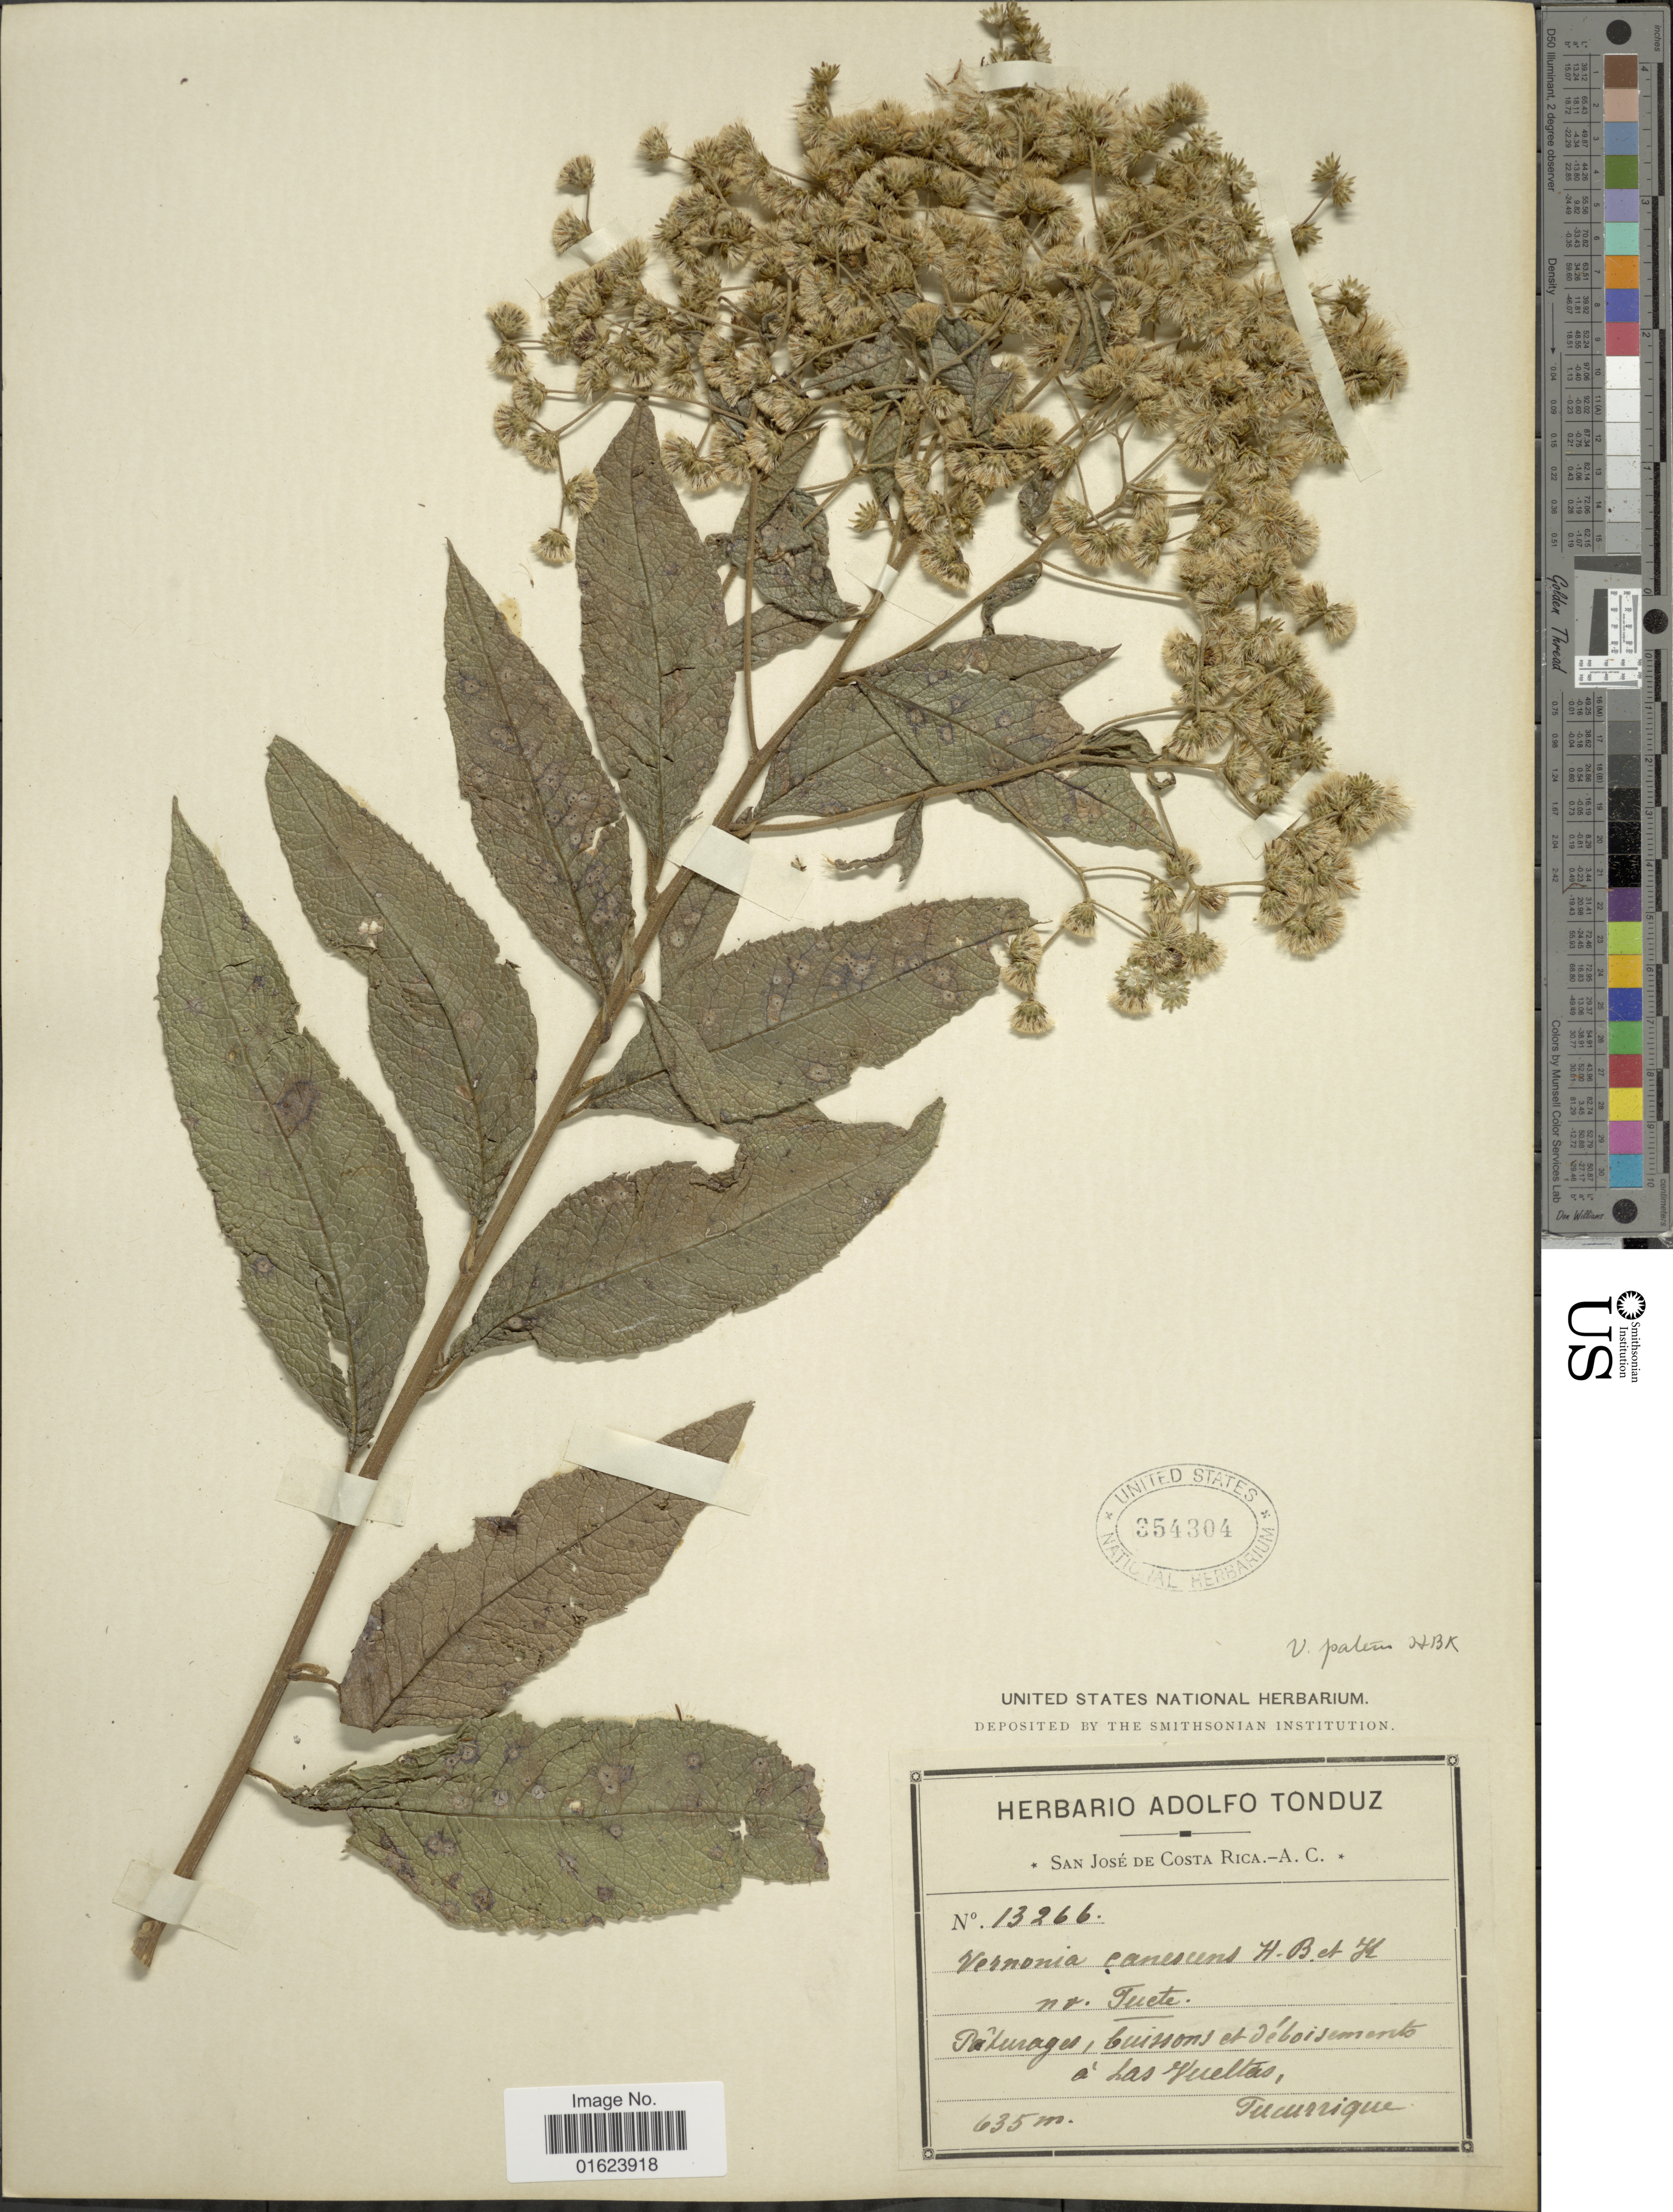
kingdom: Plantae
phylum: Tracheophyta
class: Magnoliopsida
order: Asterales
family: Asteraceae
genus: Vernonanthura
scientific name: Vernonanthura patens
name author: (Kunth) H. Rob.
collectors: ex Herb. Adolfo Tonduz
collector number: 13266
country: Costa Rica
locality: Paturages, buissons et deboisemento a Las Vueltas, Tucurrique.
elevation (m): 635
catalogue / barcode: US 354304